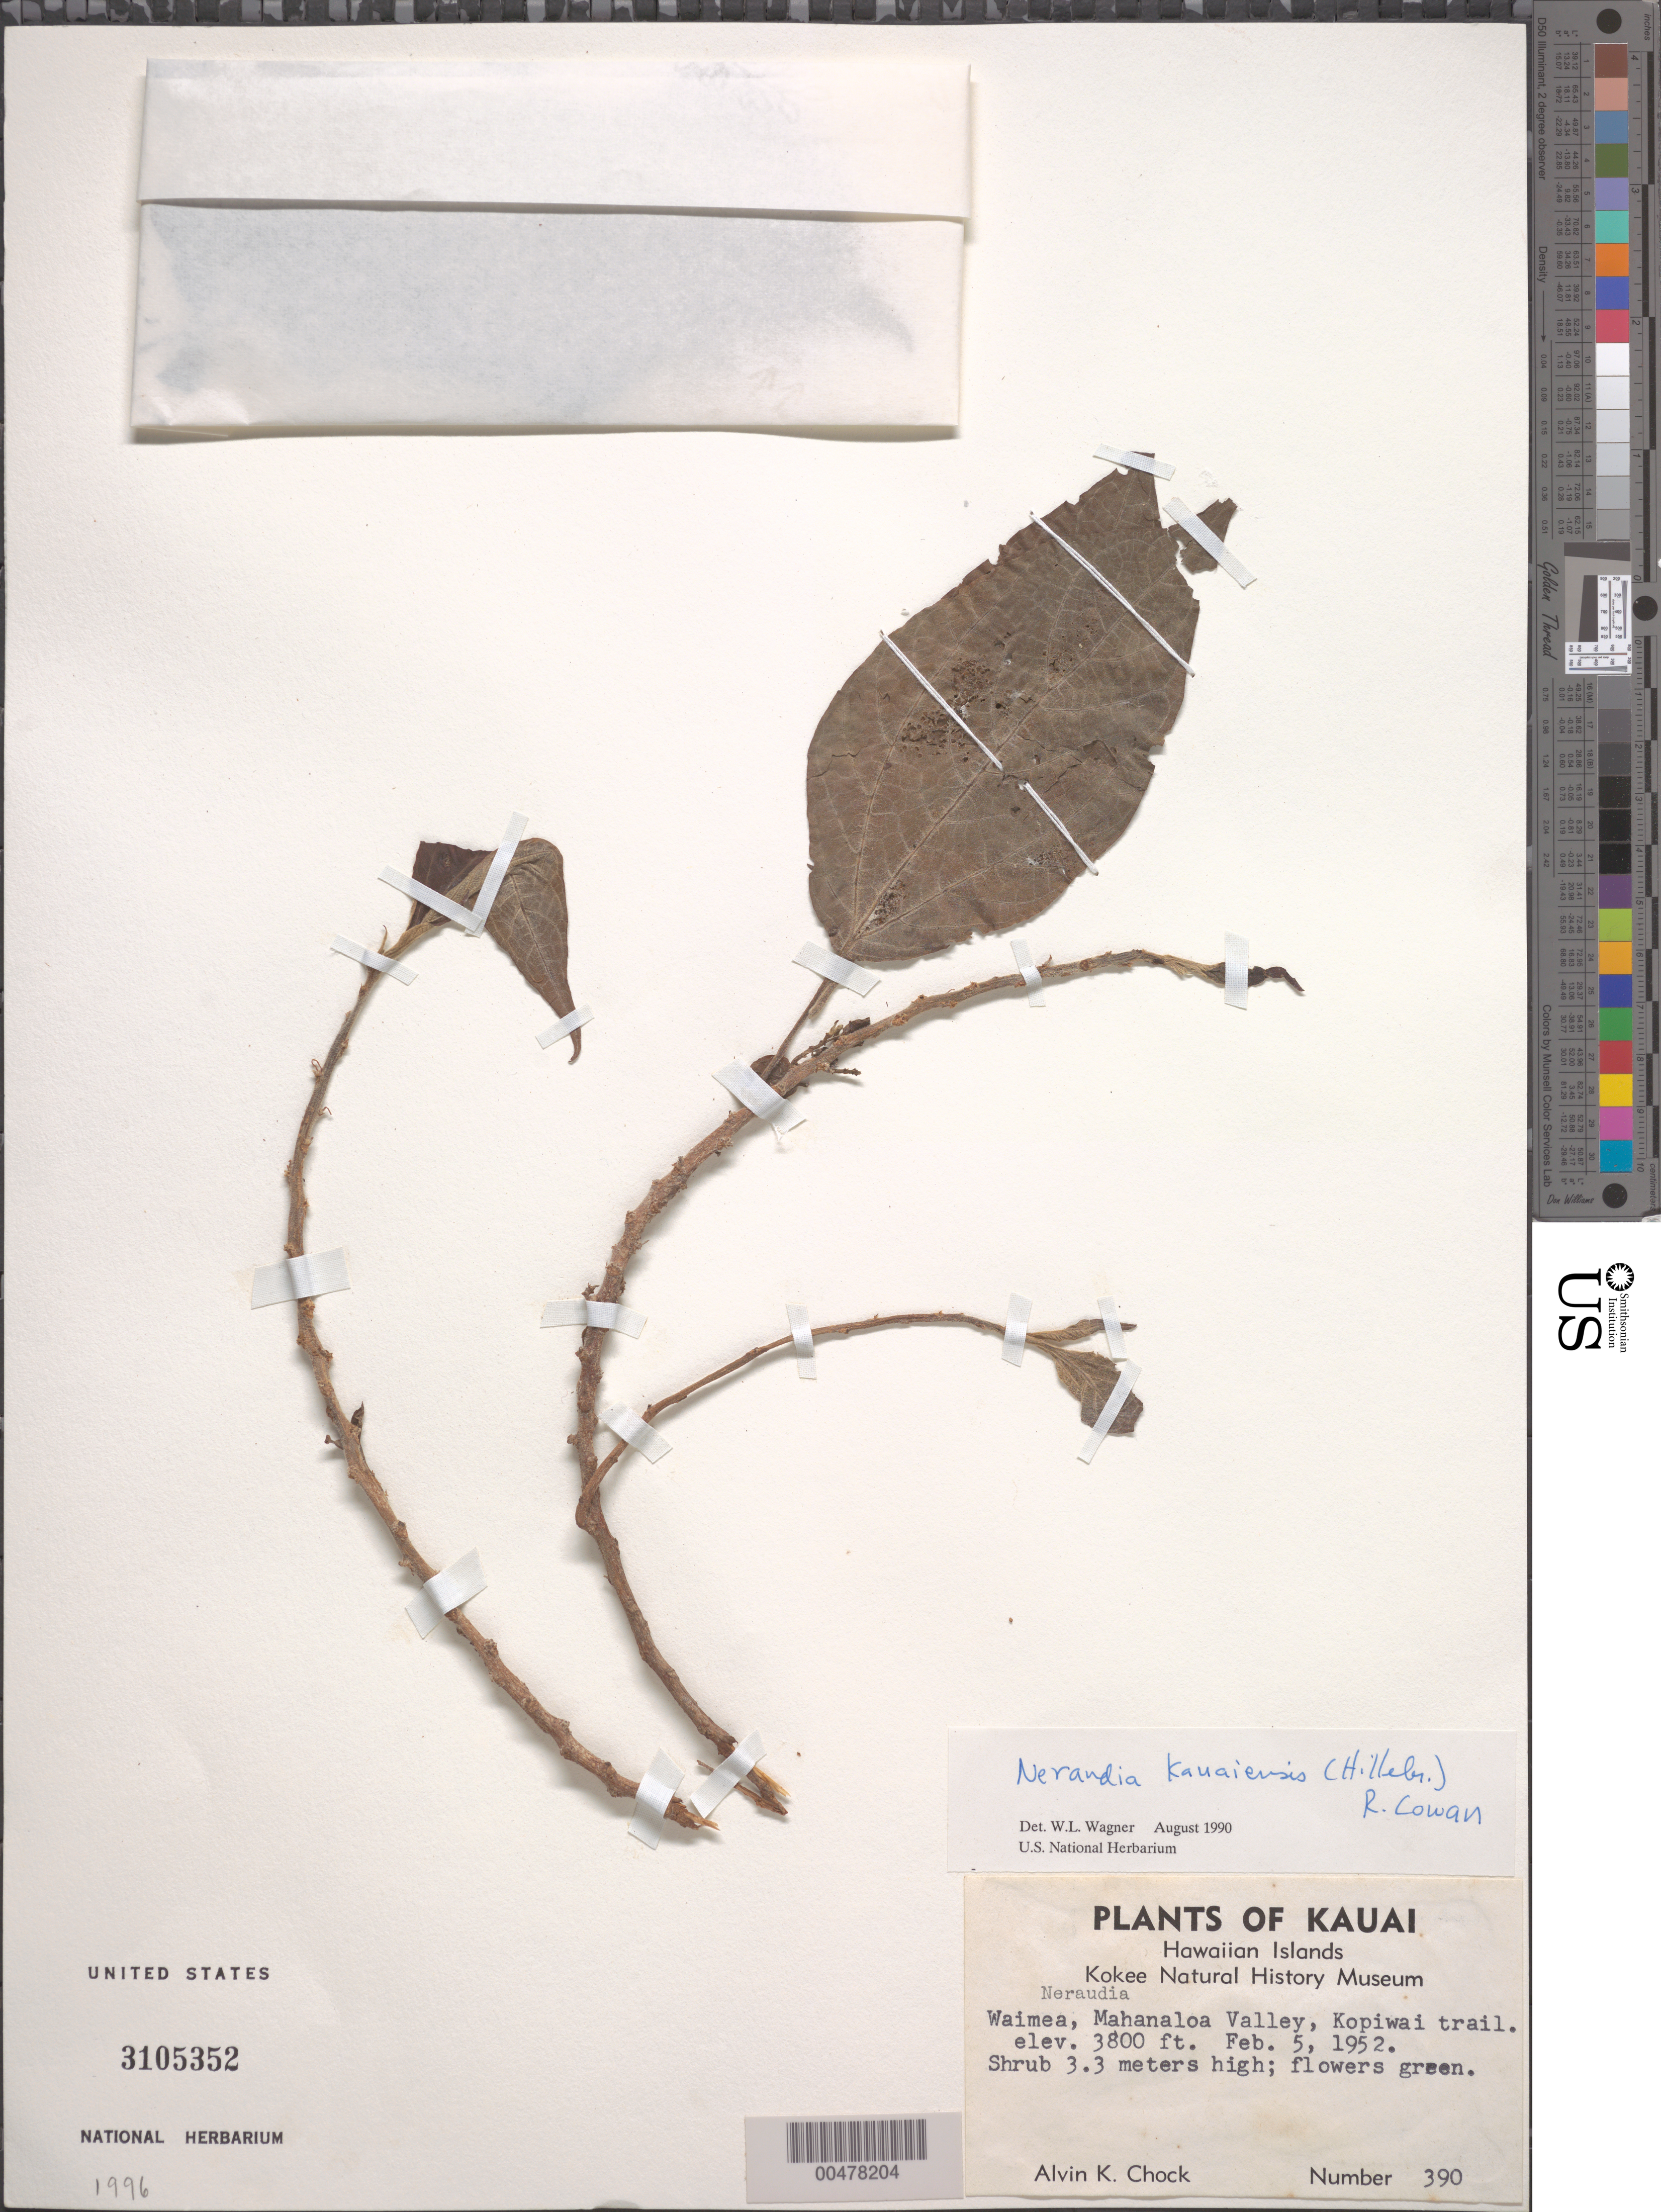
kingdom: Plantae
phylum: Tracheophyta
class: Magnoliopsida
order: Rosales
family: Urticaceae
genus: Neraudia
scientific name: Neraudia kauaiensis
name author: (Hillebr.) R.S. Cowan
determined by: Wagner, W. L., (BOT), Smithsonian Institution - National Museum of Natural History (UNITED STATES)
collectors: A. Chock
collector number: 390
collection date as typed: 5 Feb 1952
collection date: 1952-02-05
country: United States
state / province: Hawaii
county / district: Kauai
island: Kaua'i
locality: Waimea, Mahanaloa Valley, Kopiwai Trail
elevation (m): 1158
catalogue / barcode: US 3105352